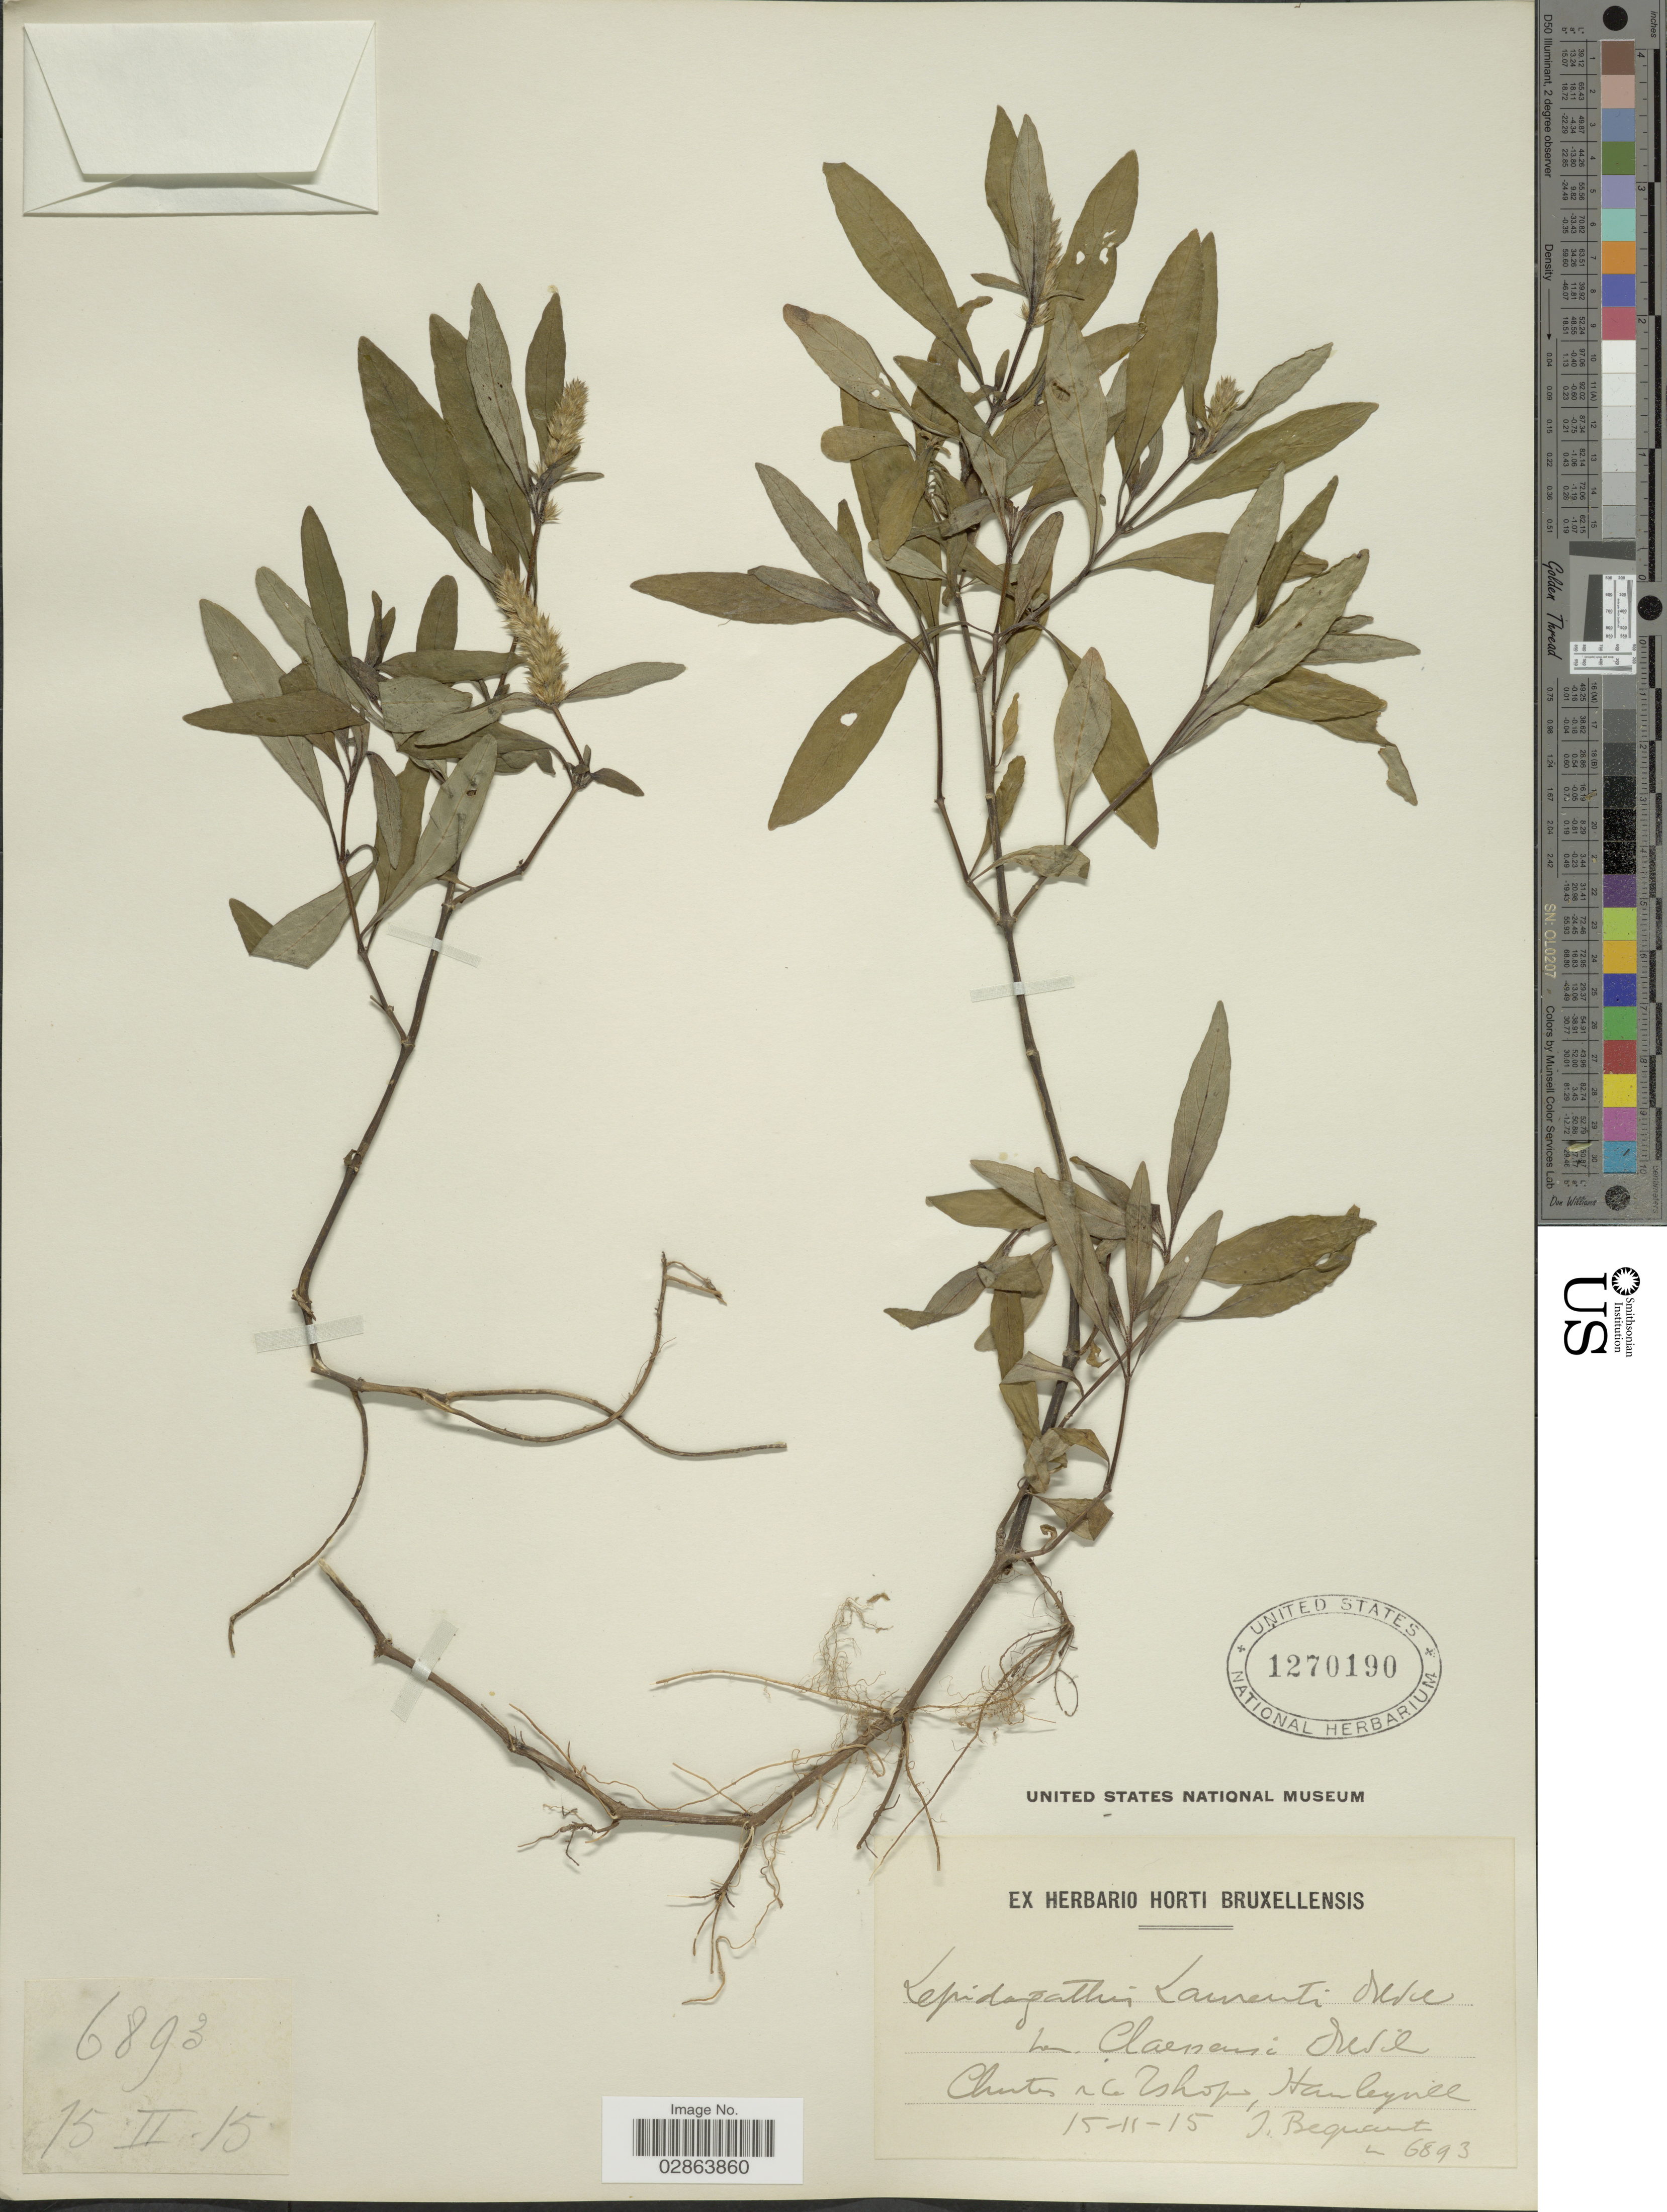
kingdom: Plantae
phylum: Tracheophyta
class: Magnoliopsida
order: Lamiales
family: Acanthaceae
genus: Lepidagathis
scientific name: Lepidagathis laurentii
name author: De Wild.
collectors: J. Bequaert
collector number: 6893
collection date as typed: Transcribed d/m/y: 15/2/15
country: Congo, Democratic Republic of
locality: Chutes de la Tshopo, Stanleyville.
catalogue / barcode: US 1270190